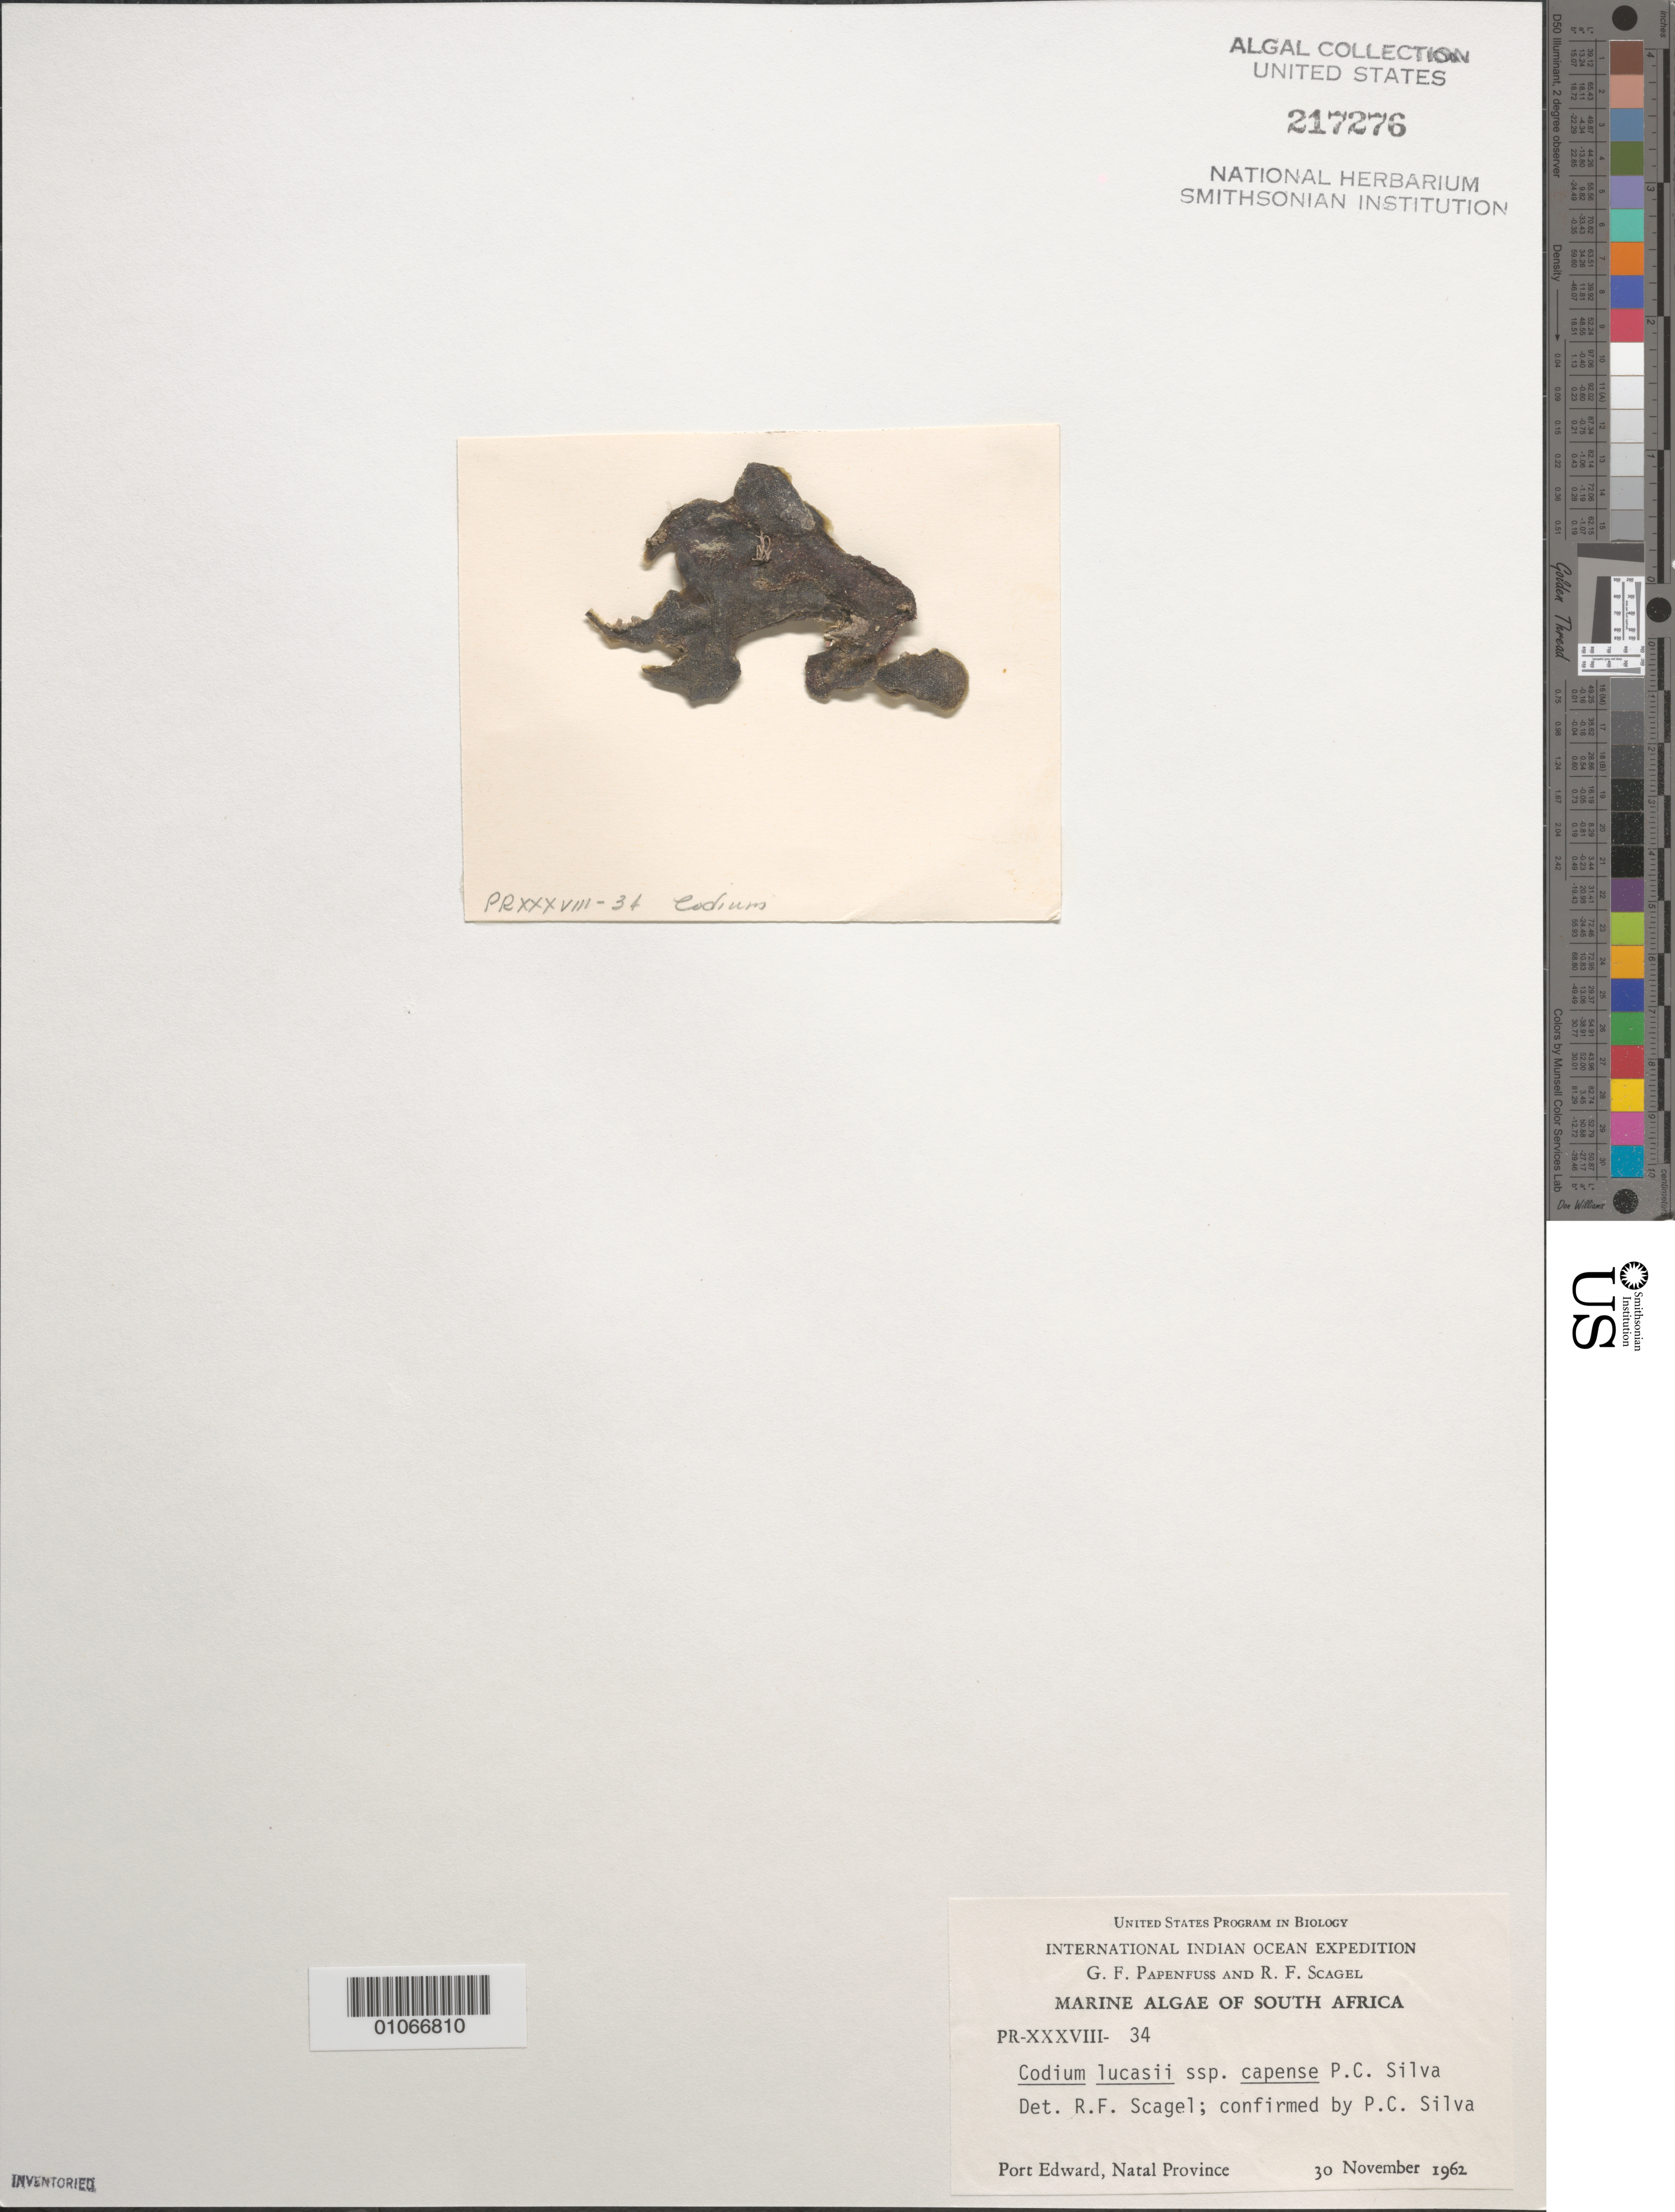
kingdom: Plantae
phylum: Chlorophyta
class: Ulvophyceae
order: Bryopsidales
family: Codiaceae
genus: Codium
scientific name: Codium lucasii subsp. capense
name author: P.C. Silva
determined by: Scagel, R. F.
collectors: G. Papenfuss & R. F. Scagel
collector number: PR-XXXVIII-34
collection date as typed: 30 Nov 1962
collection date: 1962-11-30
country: South Africa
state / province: KwaZulu-Natal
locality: Port Edward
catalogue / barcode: US 217276